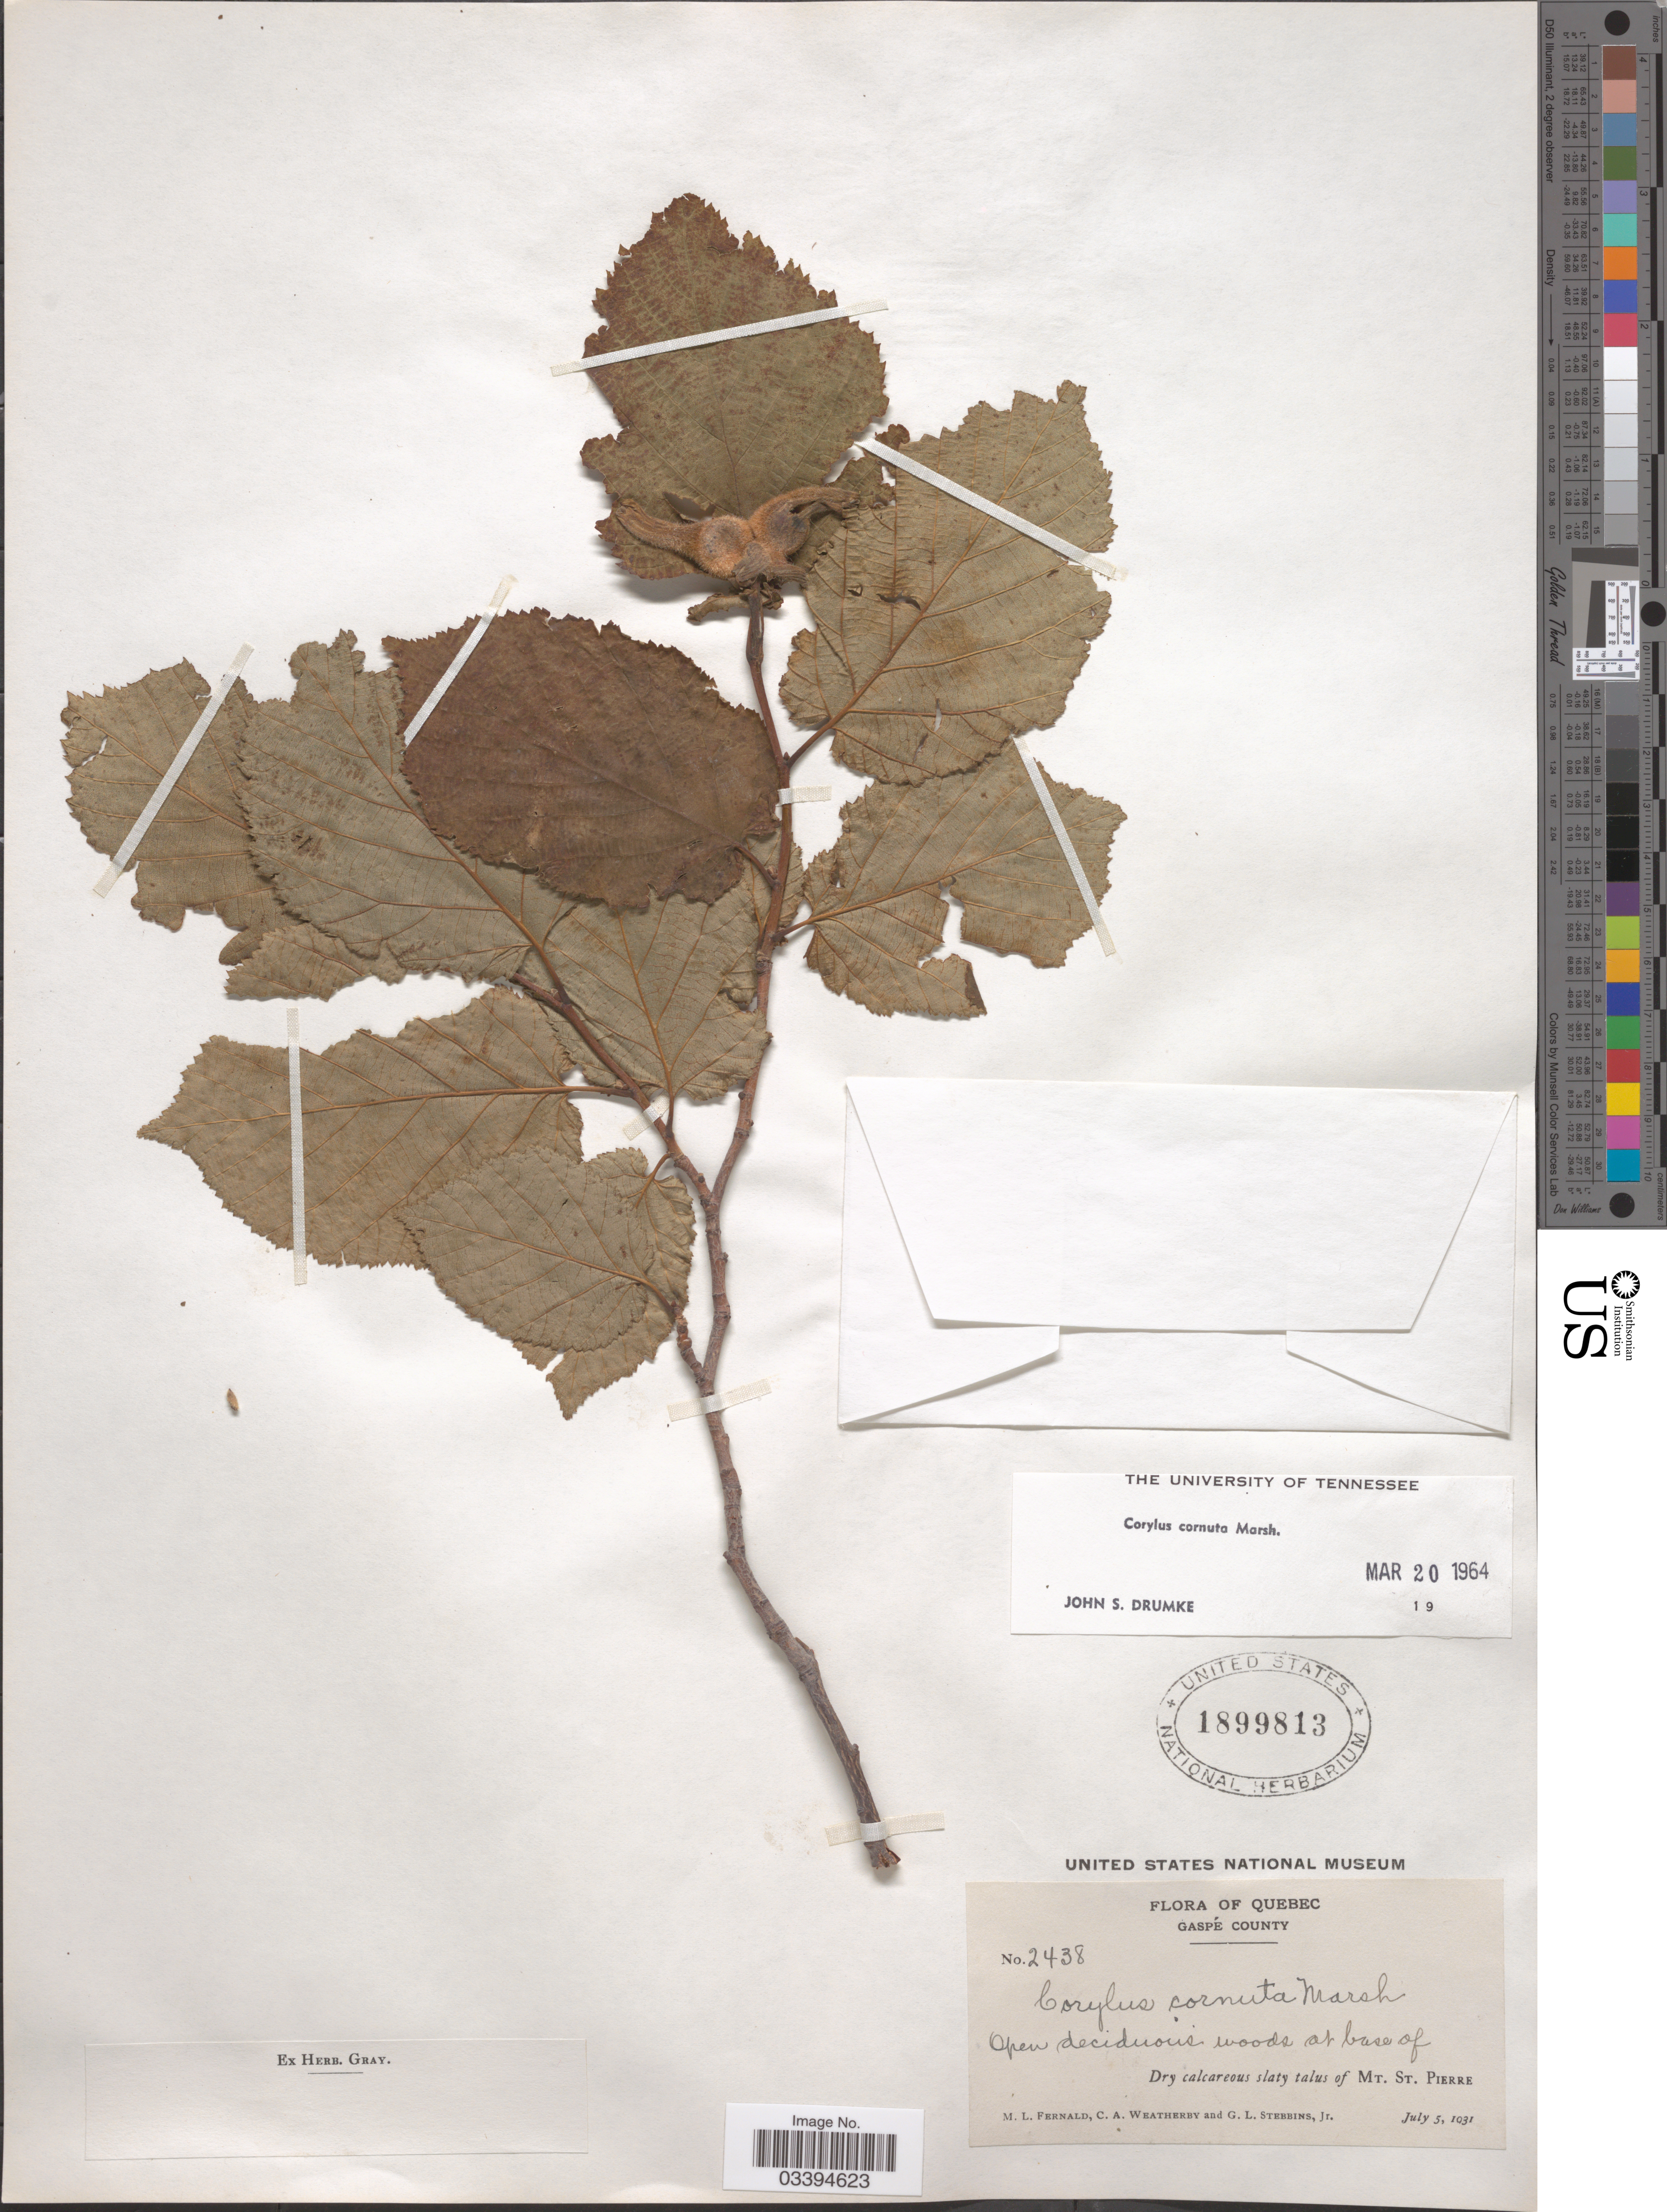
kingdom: Plantae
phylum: Tracheophyta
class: Magnoliopsida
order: Fagales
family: Betulaceae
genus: Corylus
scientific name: Corylus cornuta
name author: Marshall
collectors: M. L. Fernald, C. A. Weatherby & G. L. Stebbins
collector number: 2438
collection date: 1931-07-05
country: Canada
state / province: Quebec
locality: Gaspe County. Open deciduous woods at base of Dry calcareous slaty talus of Mt. St. Pierre.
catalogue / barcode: US 1899813